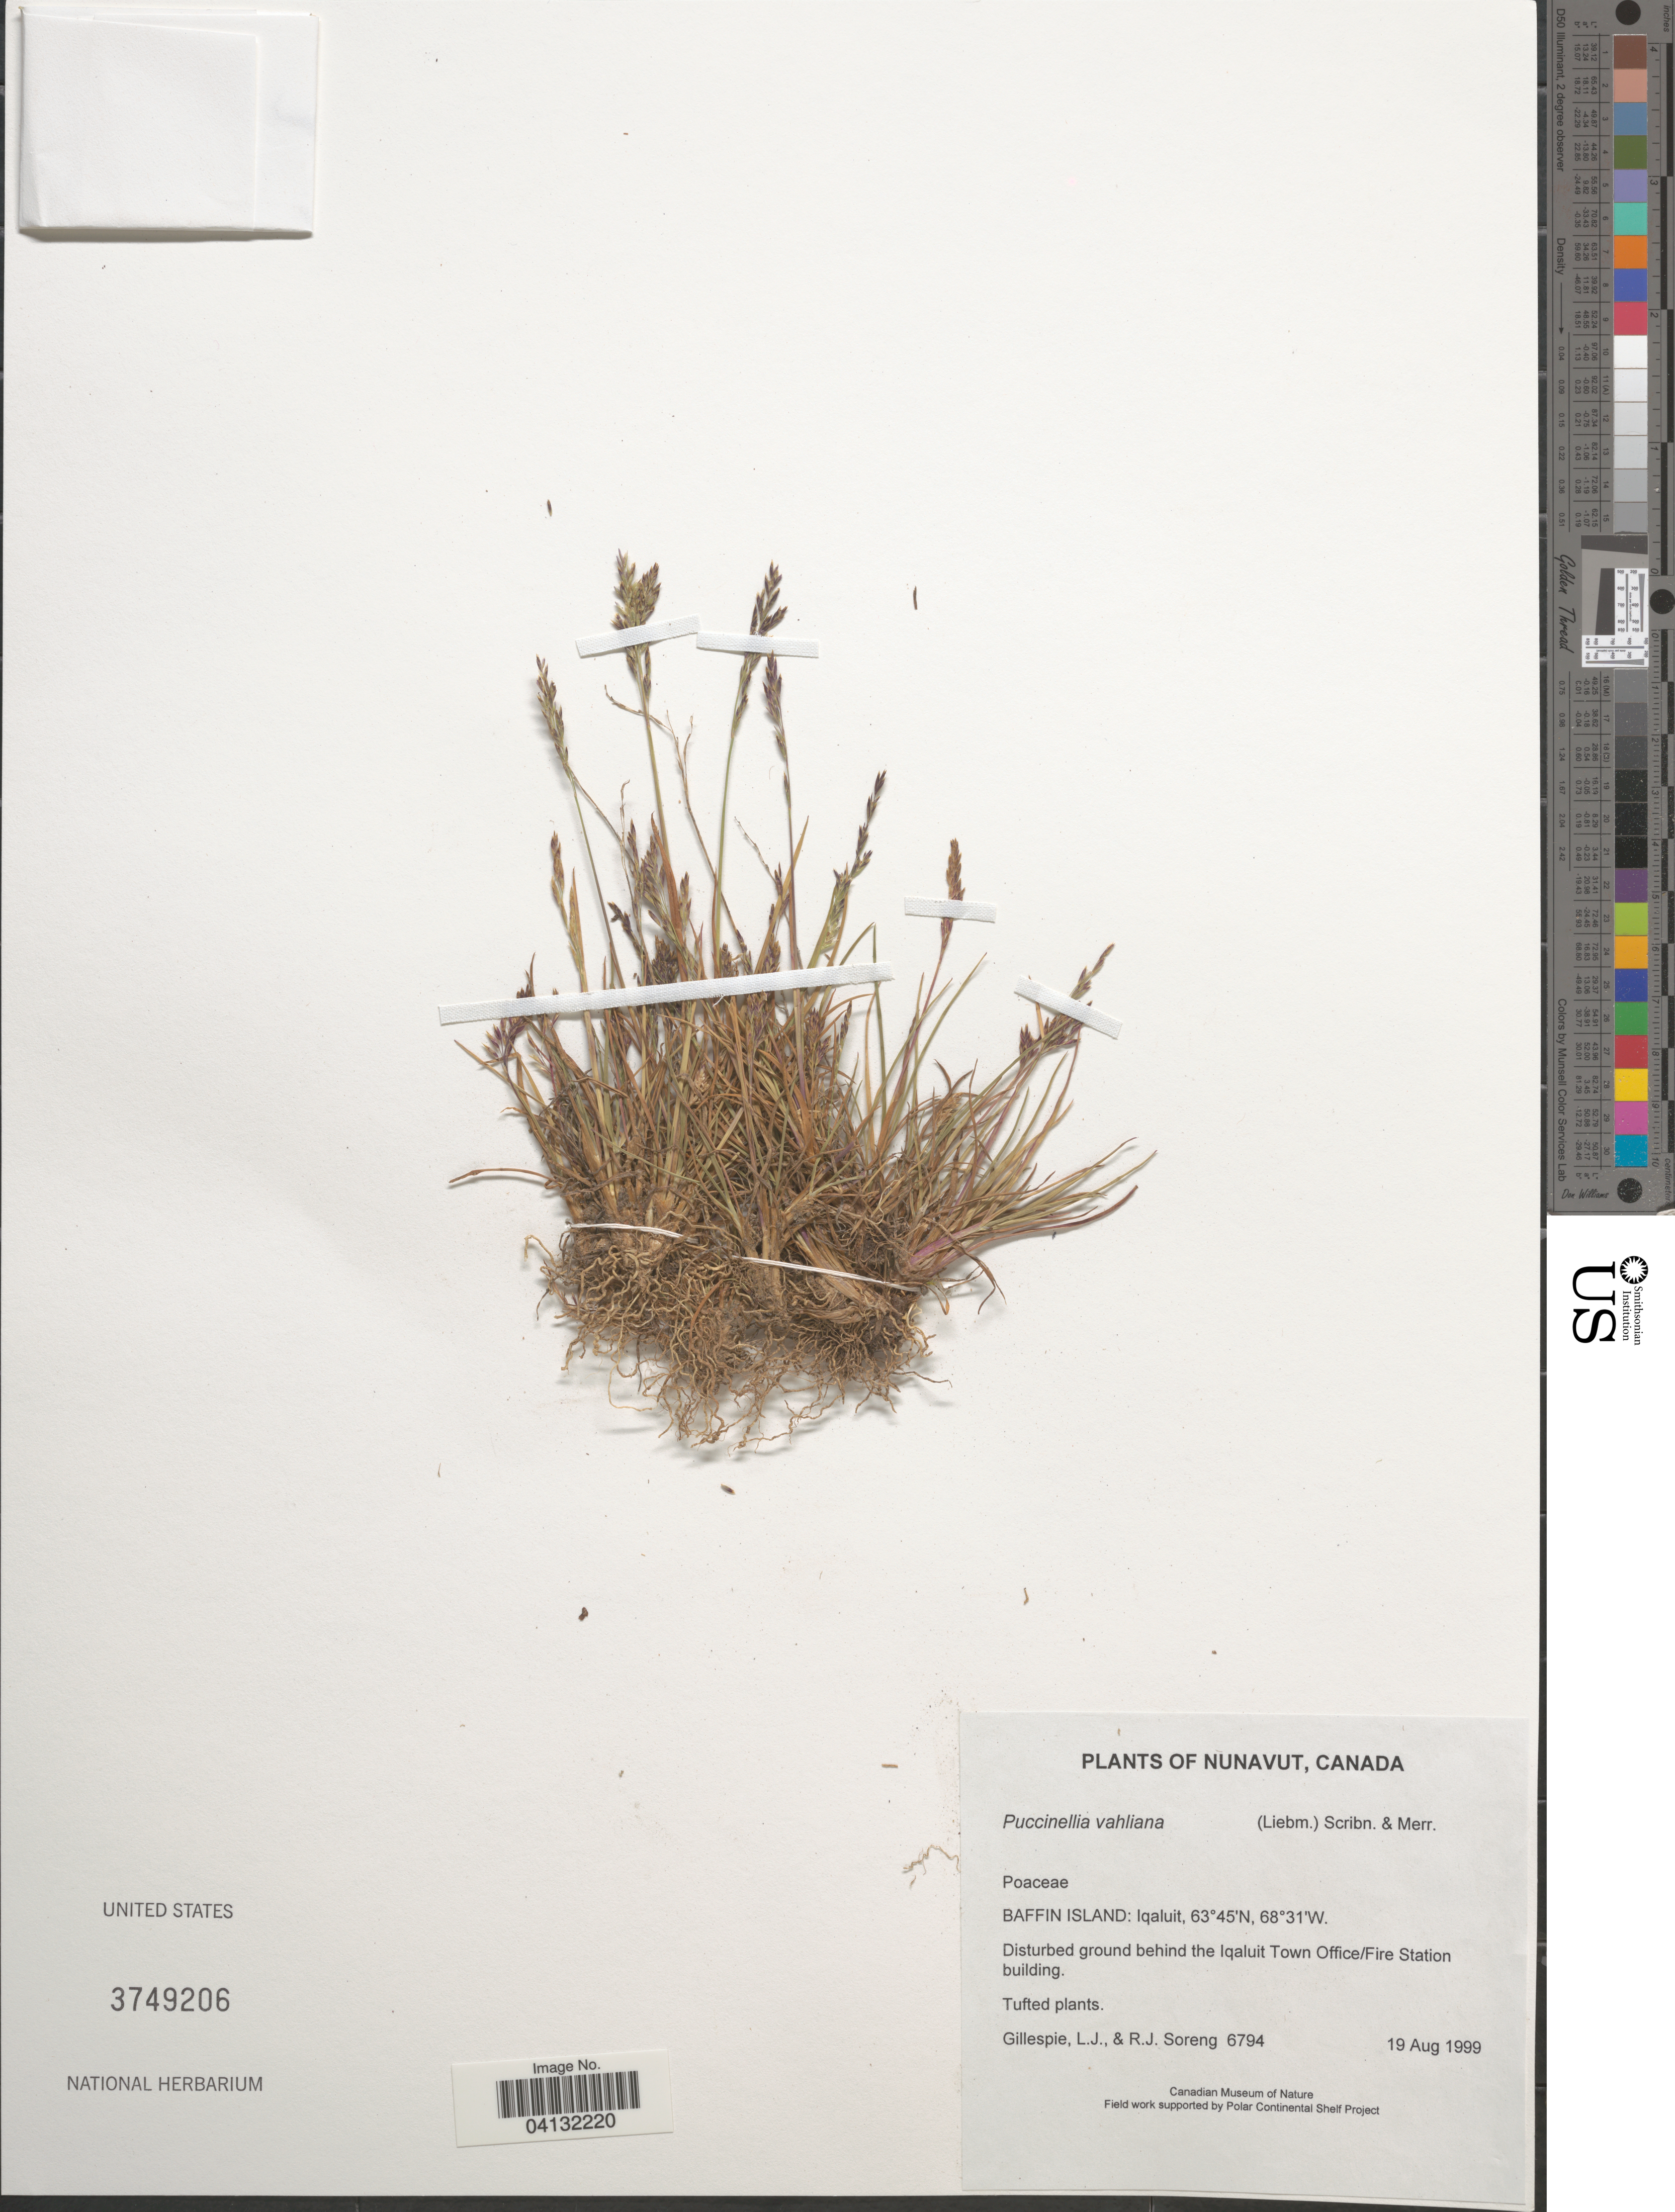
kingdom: Plantae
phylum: Tracheophyta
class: Liliopsida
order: Poales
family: Poaceae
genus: Puccinellia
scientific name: Puccinellia vahliana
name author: (Lange) Fernald & Weath.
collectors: L. Gillespie & R. J. Soreng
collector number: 6794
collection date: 1999-08-19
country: Canada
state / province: Nunavut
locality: Baffin Island: Iqaluit. Disturbed ground behind the Iqaluit Town Office/Fire Station building.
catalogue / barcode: US 3749206